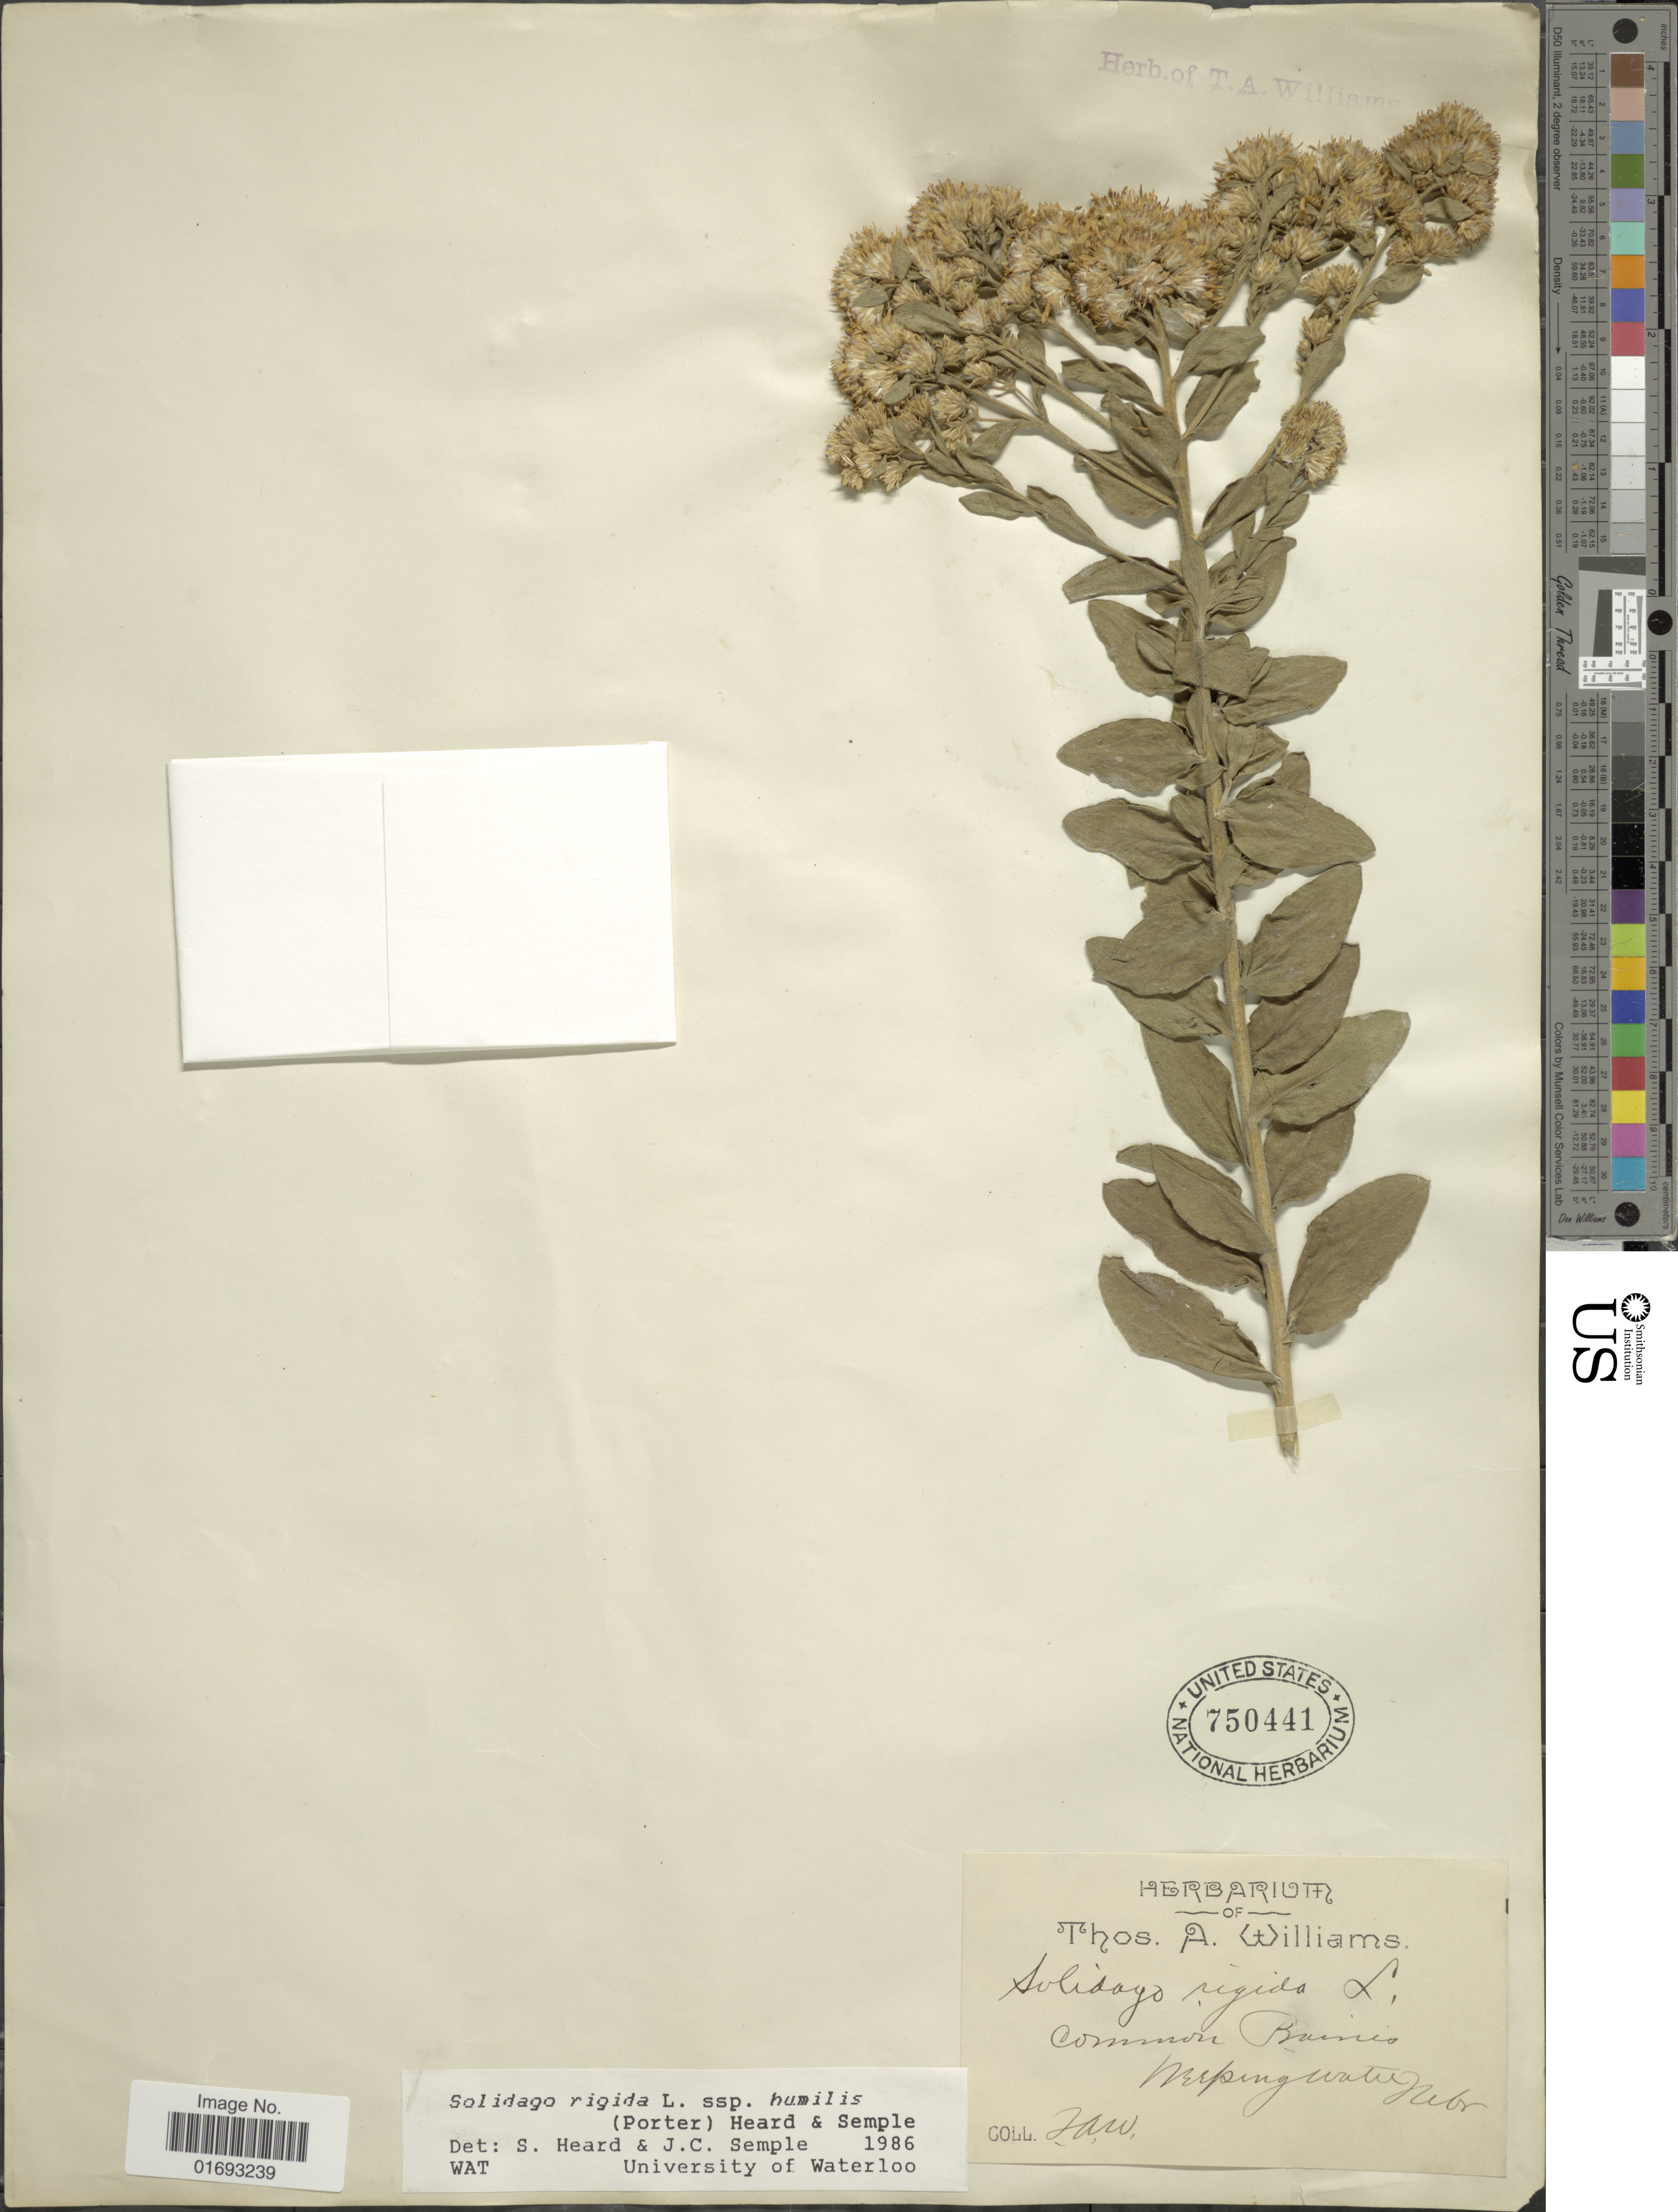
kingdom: Plantae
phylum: Tracheophyta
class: Magnoliopsida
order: Asterales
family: Asteraceae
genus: Oligoneuron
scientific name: Oligoneuron rigidum var. humile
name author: (Porter) G.L. Nesom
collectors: T. A. Williams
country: United States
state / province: Nebraska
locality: Common Brinis, Weeping water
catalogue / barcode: US 750441